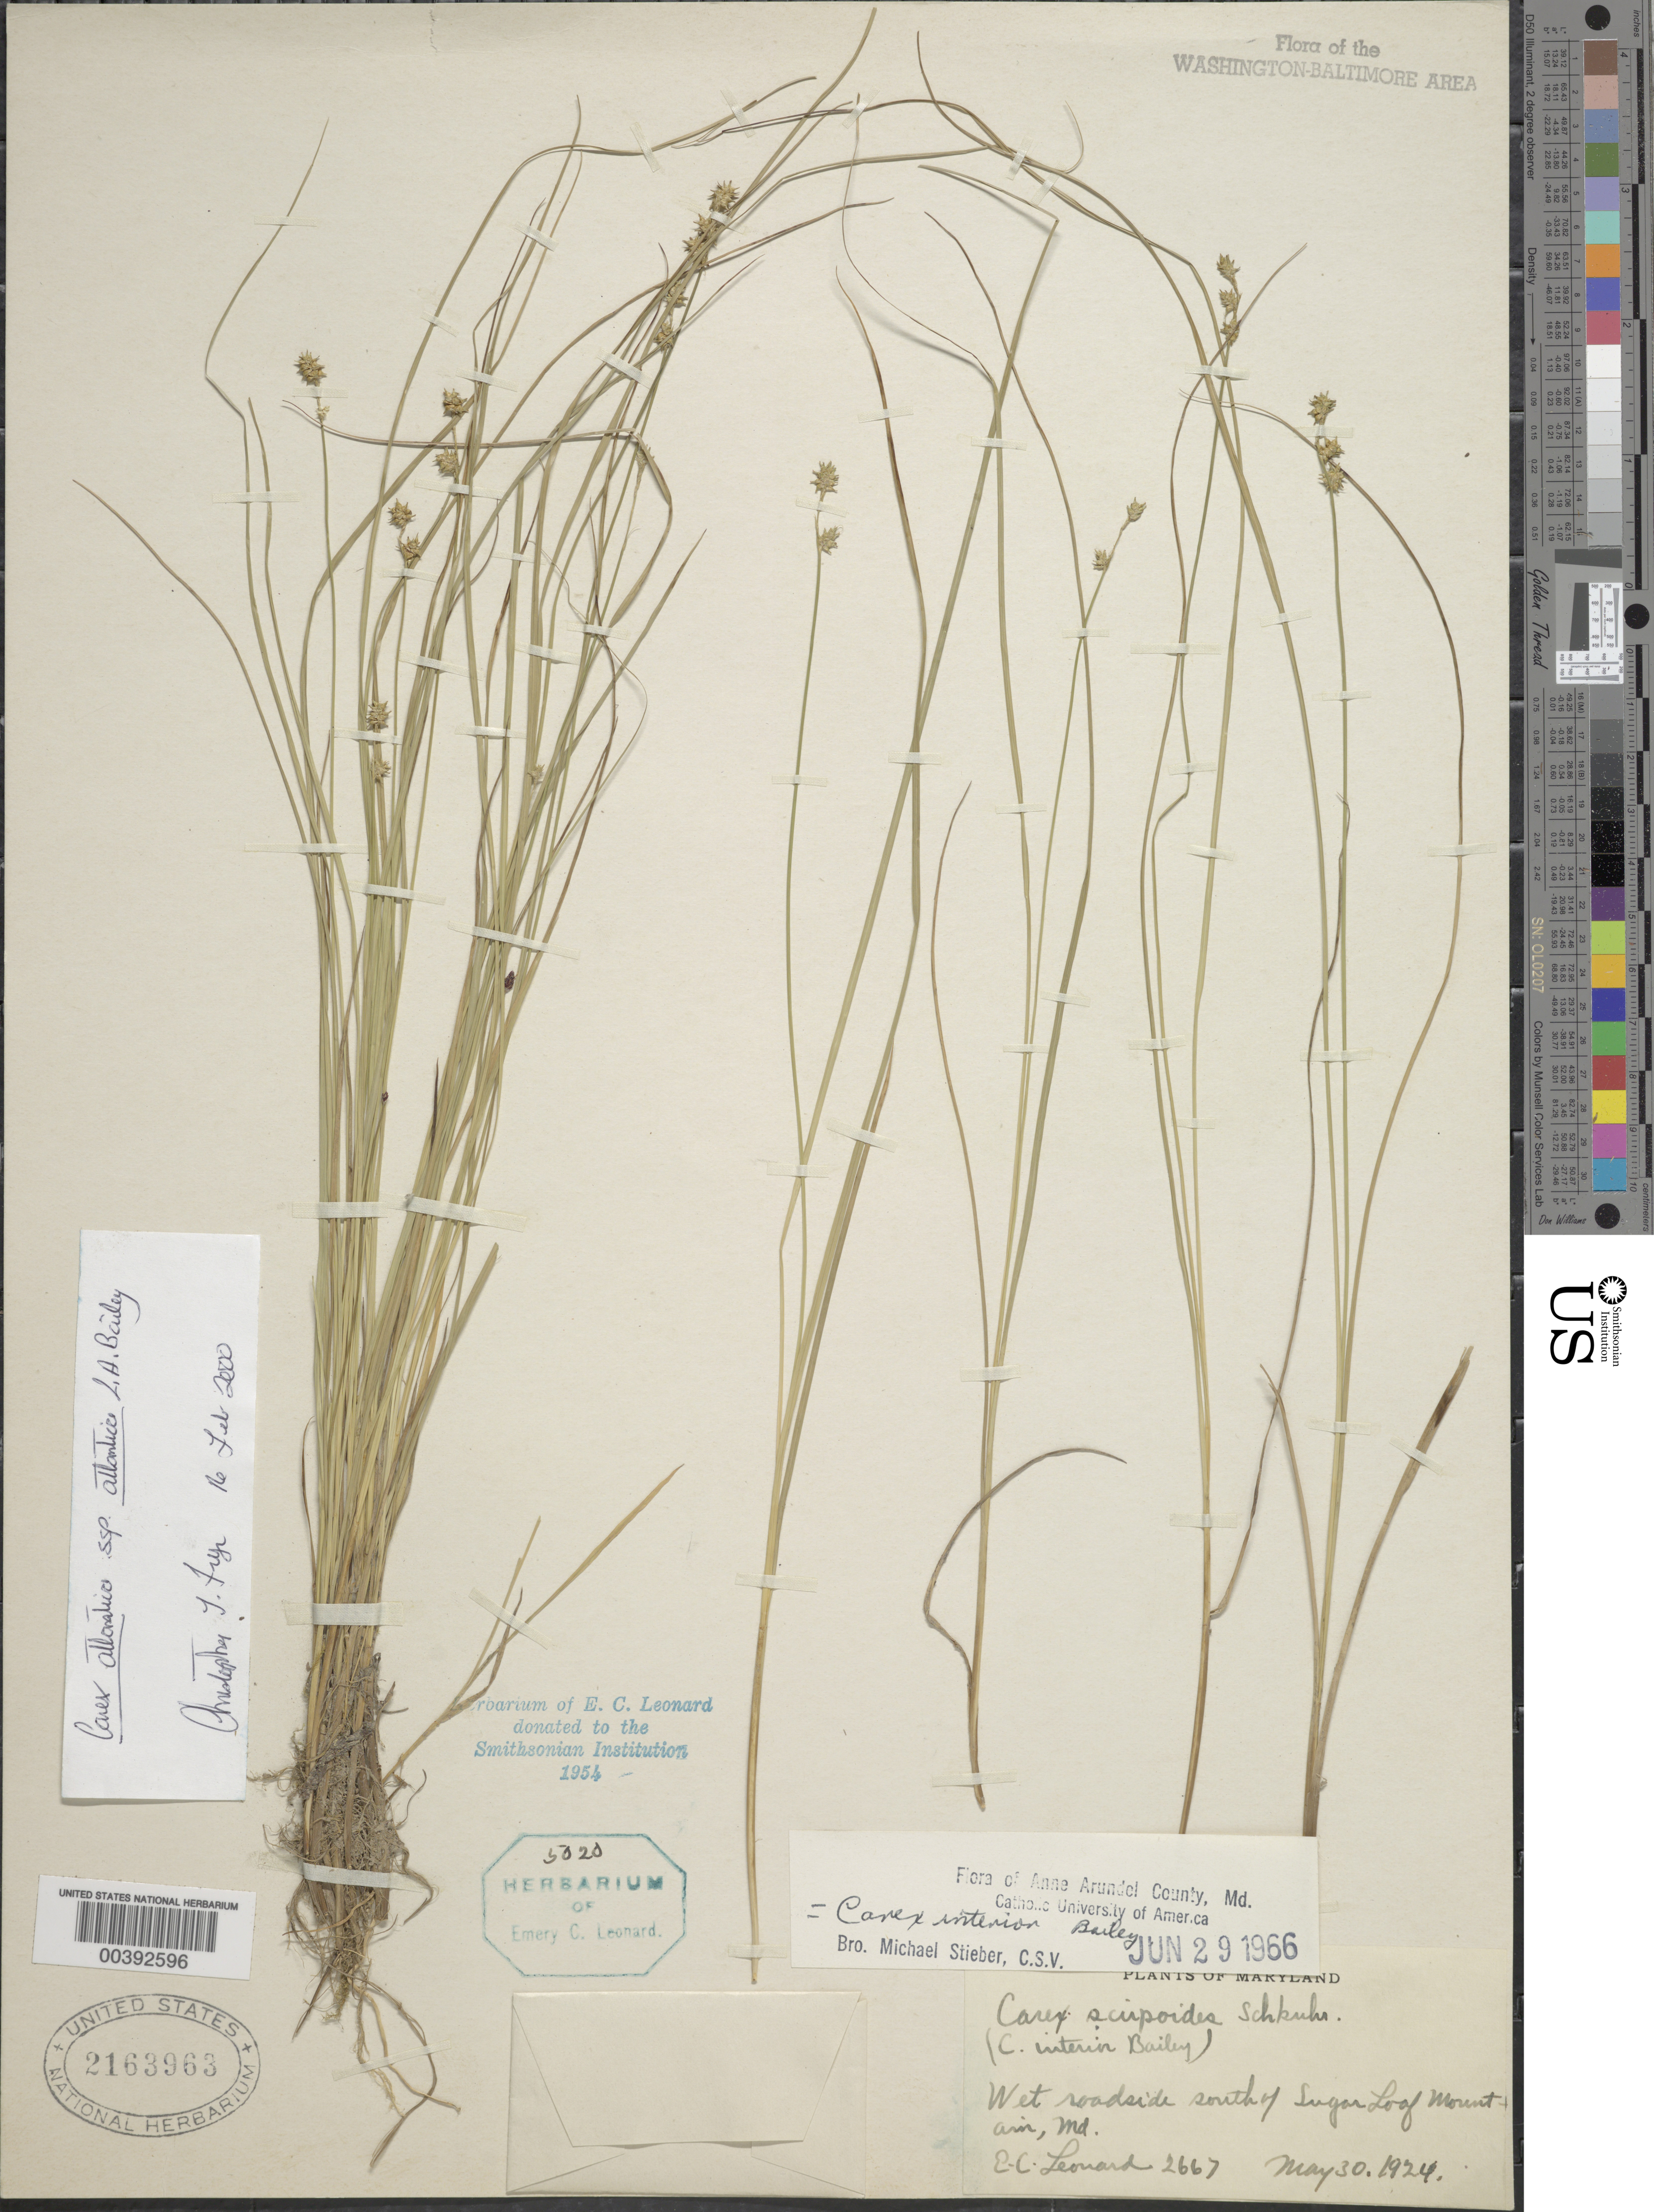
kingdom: Plantae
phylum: Tracheophyta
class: Liliopsida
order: Poales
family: Cyperaceae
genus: Carex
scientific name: Carex atlantica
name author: L.H. Bailey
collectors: E. C. Leonard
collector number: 2667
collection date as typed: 30 May 1924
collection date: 1924-05-30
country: United States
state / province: Maryland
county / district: Frederick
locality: South of Sugar Loaf Mountain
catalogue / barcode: US 2163963